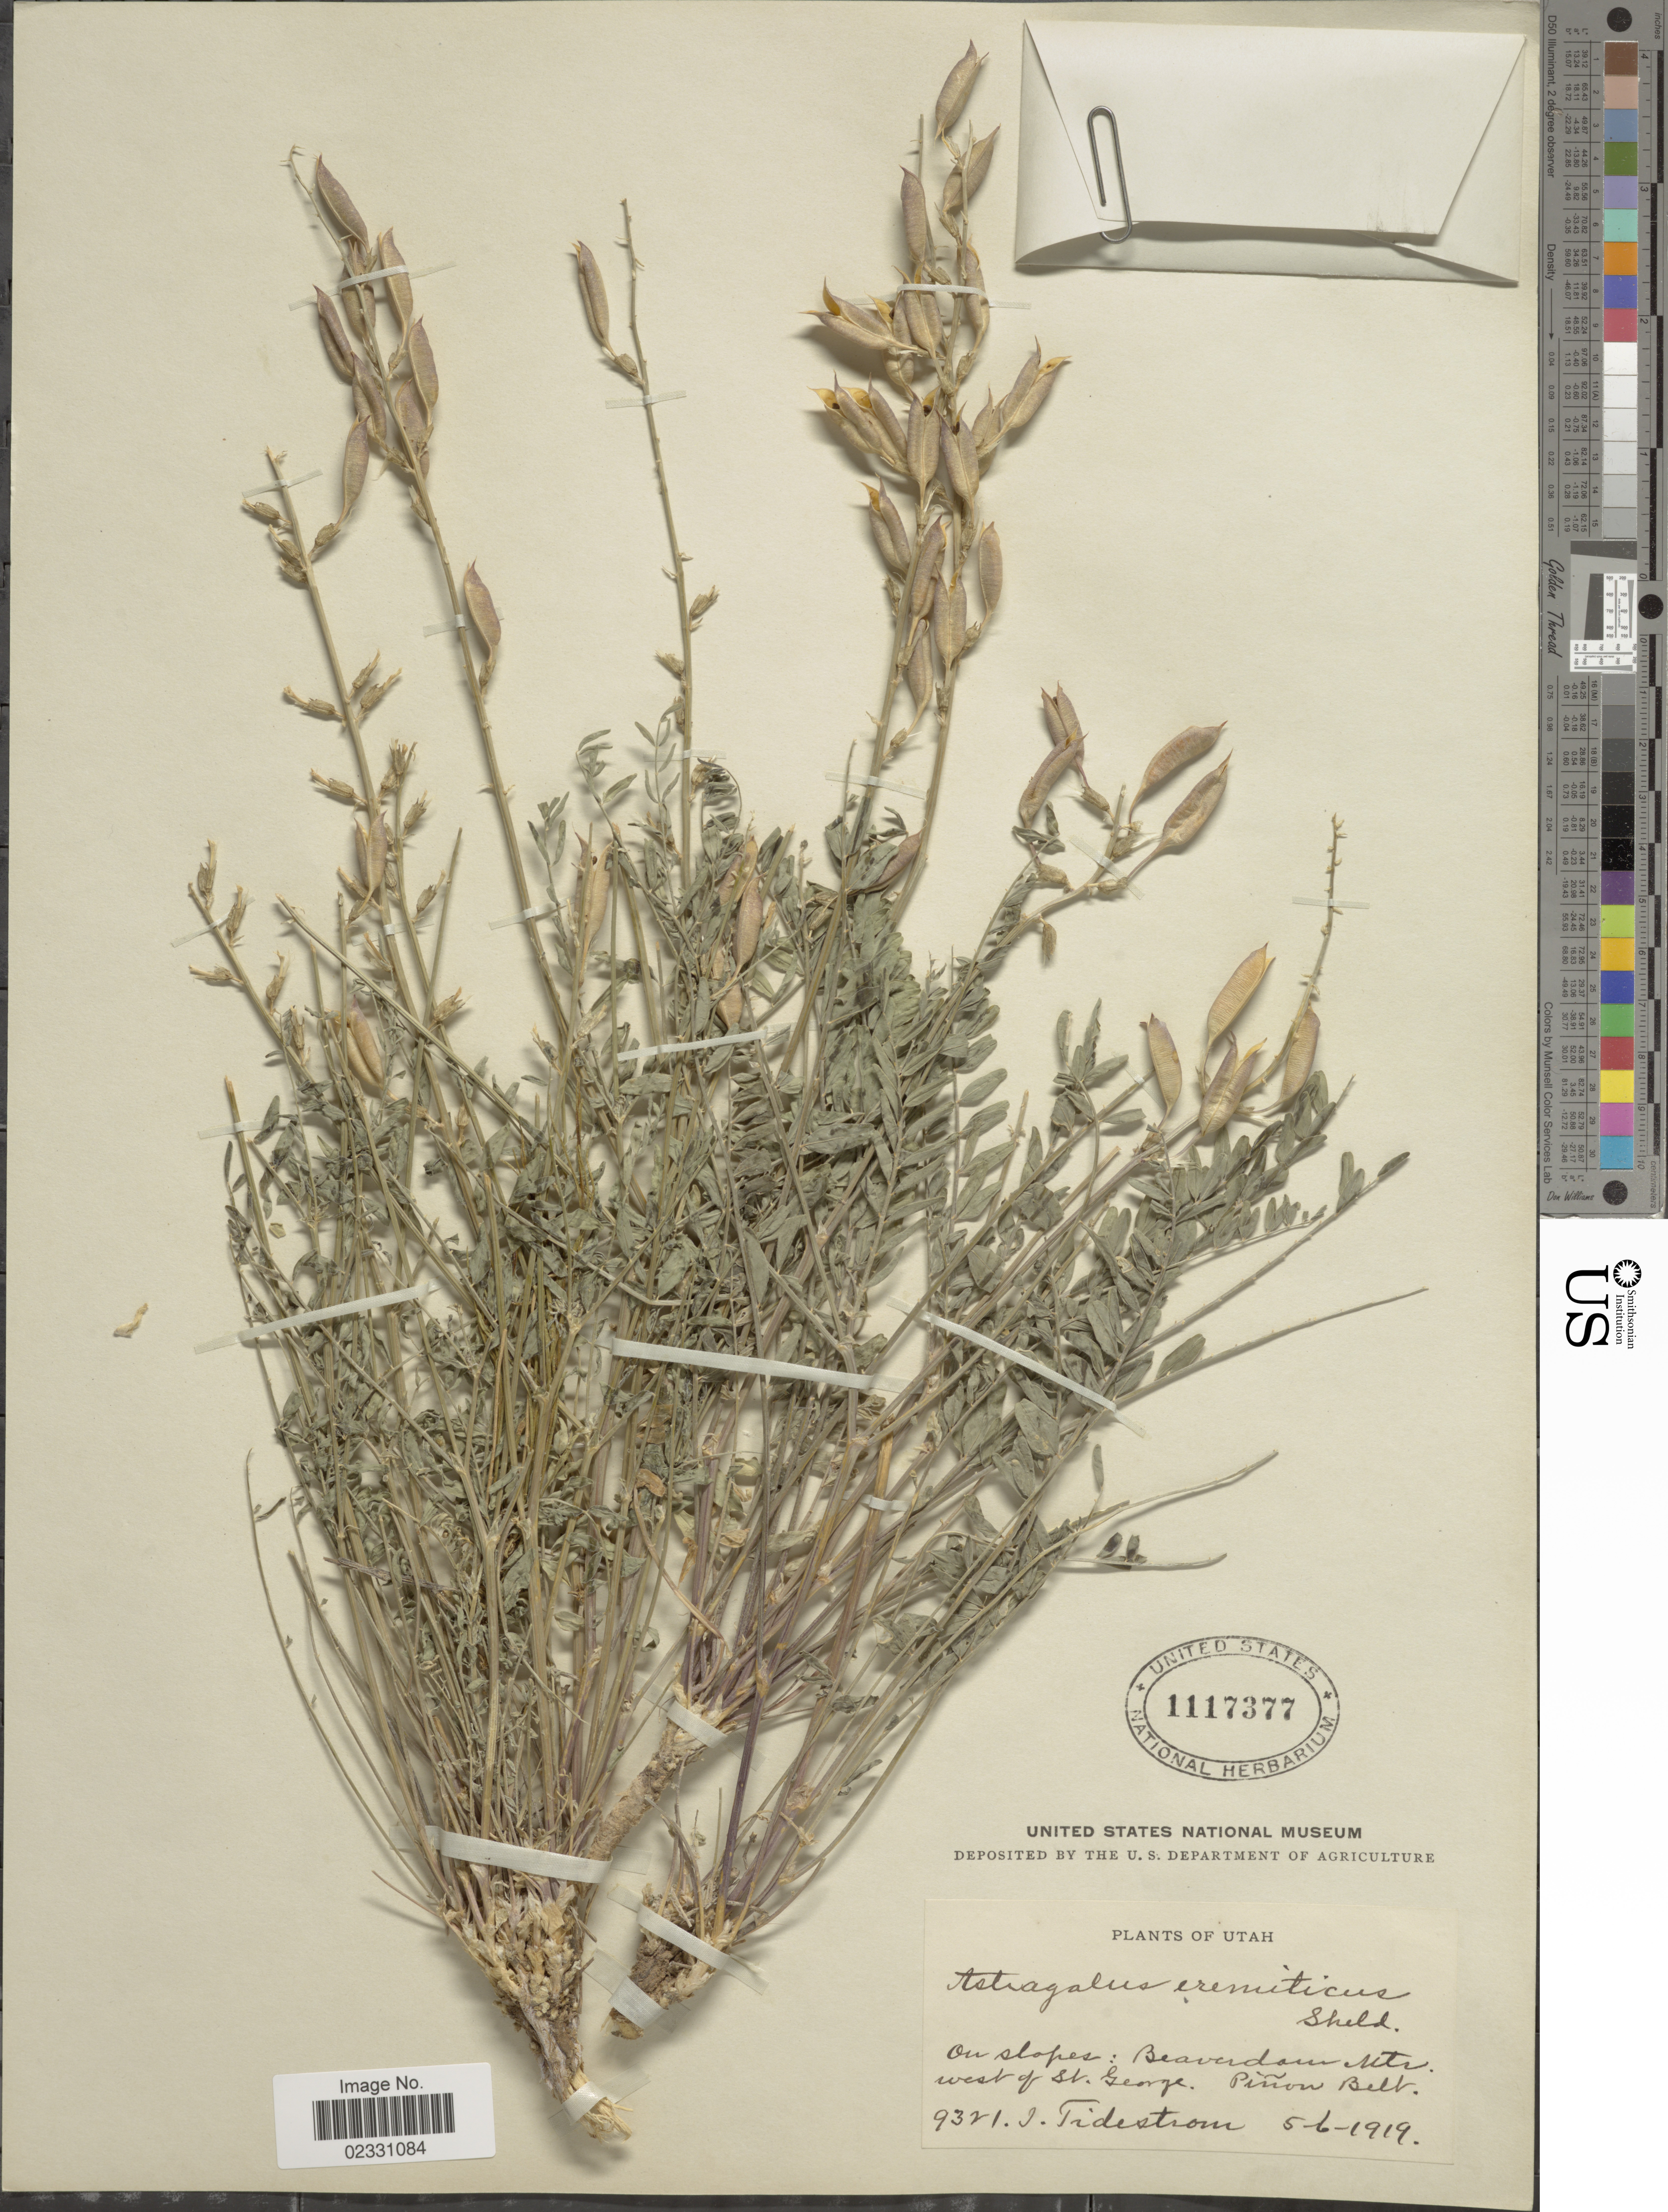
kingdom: Plantae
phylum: Tracheophyta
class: Magnoliopsida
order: Fabales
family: Fabaceae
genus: Astragalus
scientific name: Astragalus eremiticus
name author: E. Sheld.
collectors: I. F. Tidestrom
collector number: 9321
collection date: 1919-05-06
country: United States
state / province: Utah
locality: Beaverdam Mts. west of St. George. Piñon Belt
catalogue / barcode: US 1117377